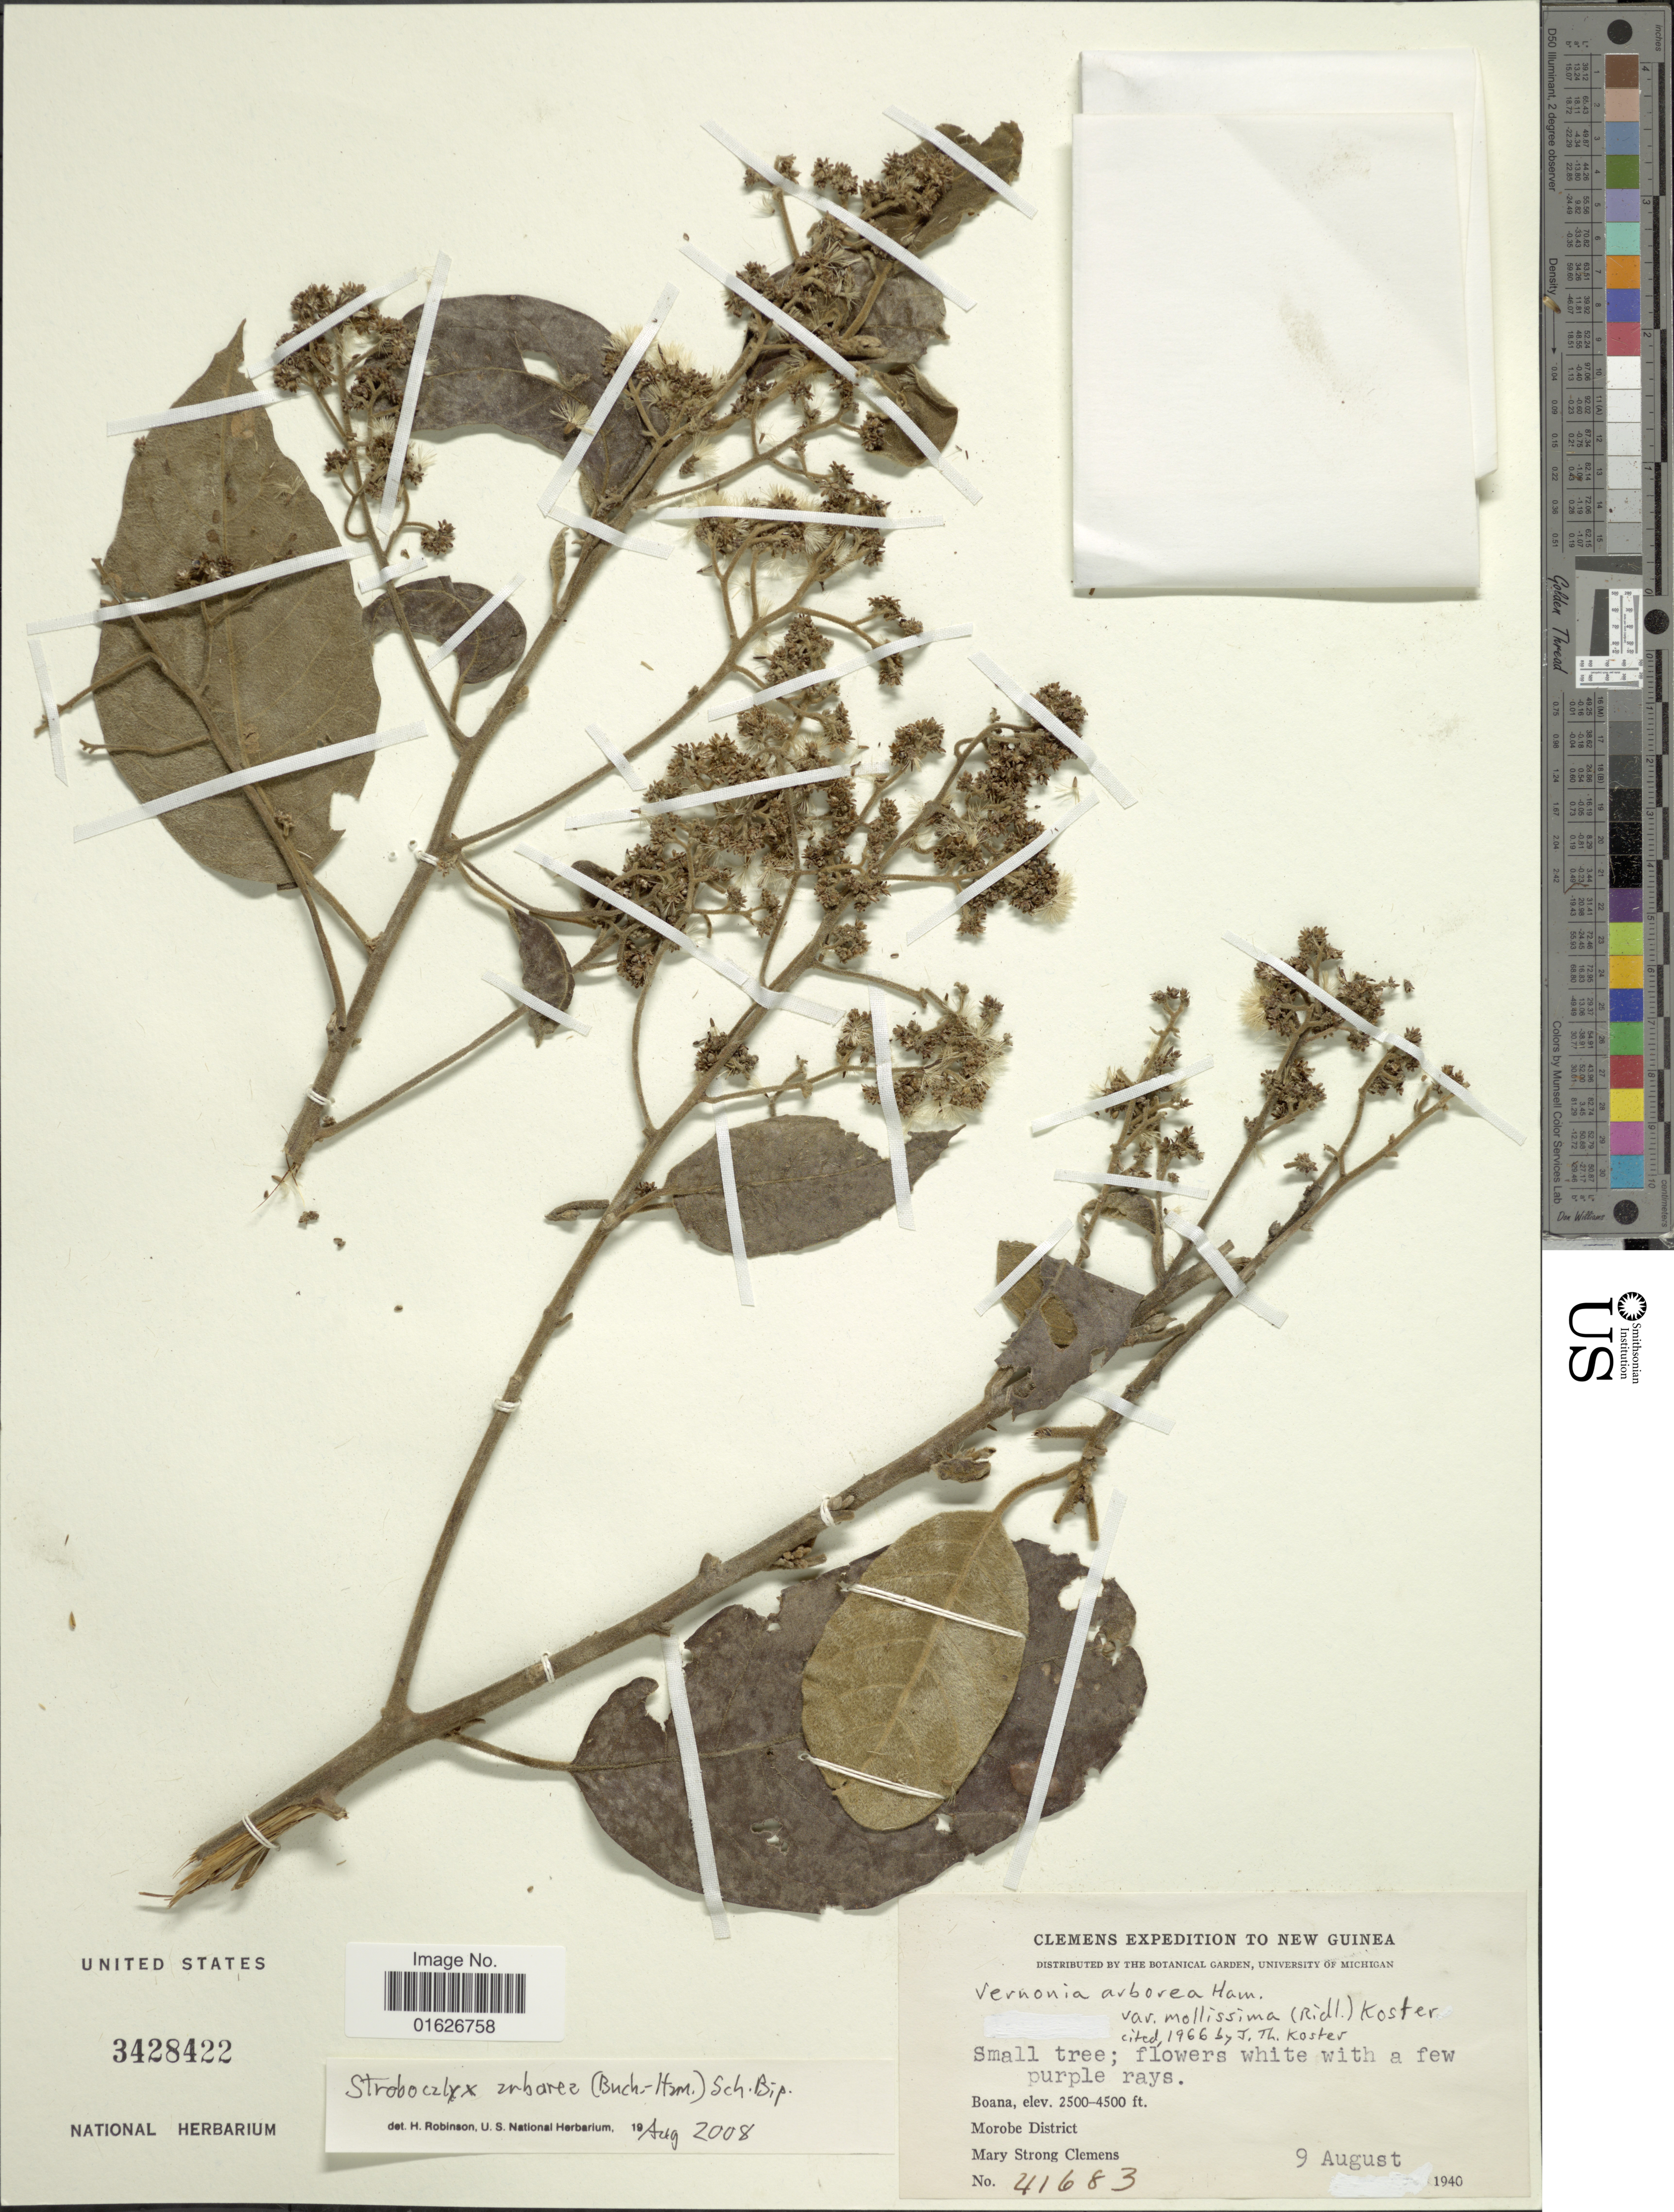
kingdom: Plantae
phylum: Tracheophyta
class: Magnoliopsida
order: Asterales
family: Asteraceae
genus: Strobocalyx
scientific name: Strobocalyx arborea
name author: (Buch.-Ham.) Sch. Bip.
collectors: M. S. Clemens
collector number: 41683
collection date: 1940-08-09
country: Papua New Guinea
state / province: Morobe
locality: New Geuinea, Boana, Morobe District.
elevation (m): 762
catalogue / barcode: US 3428422